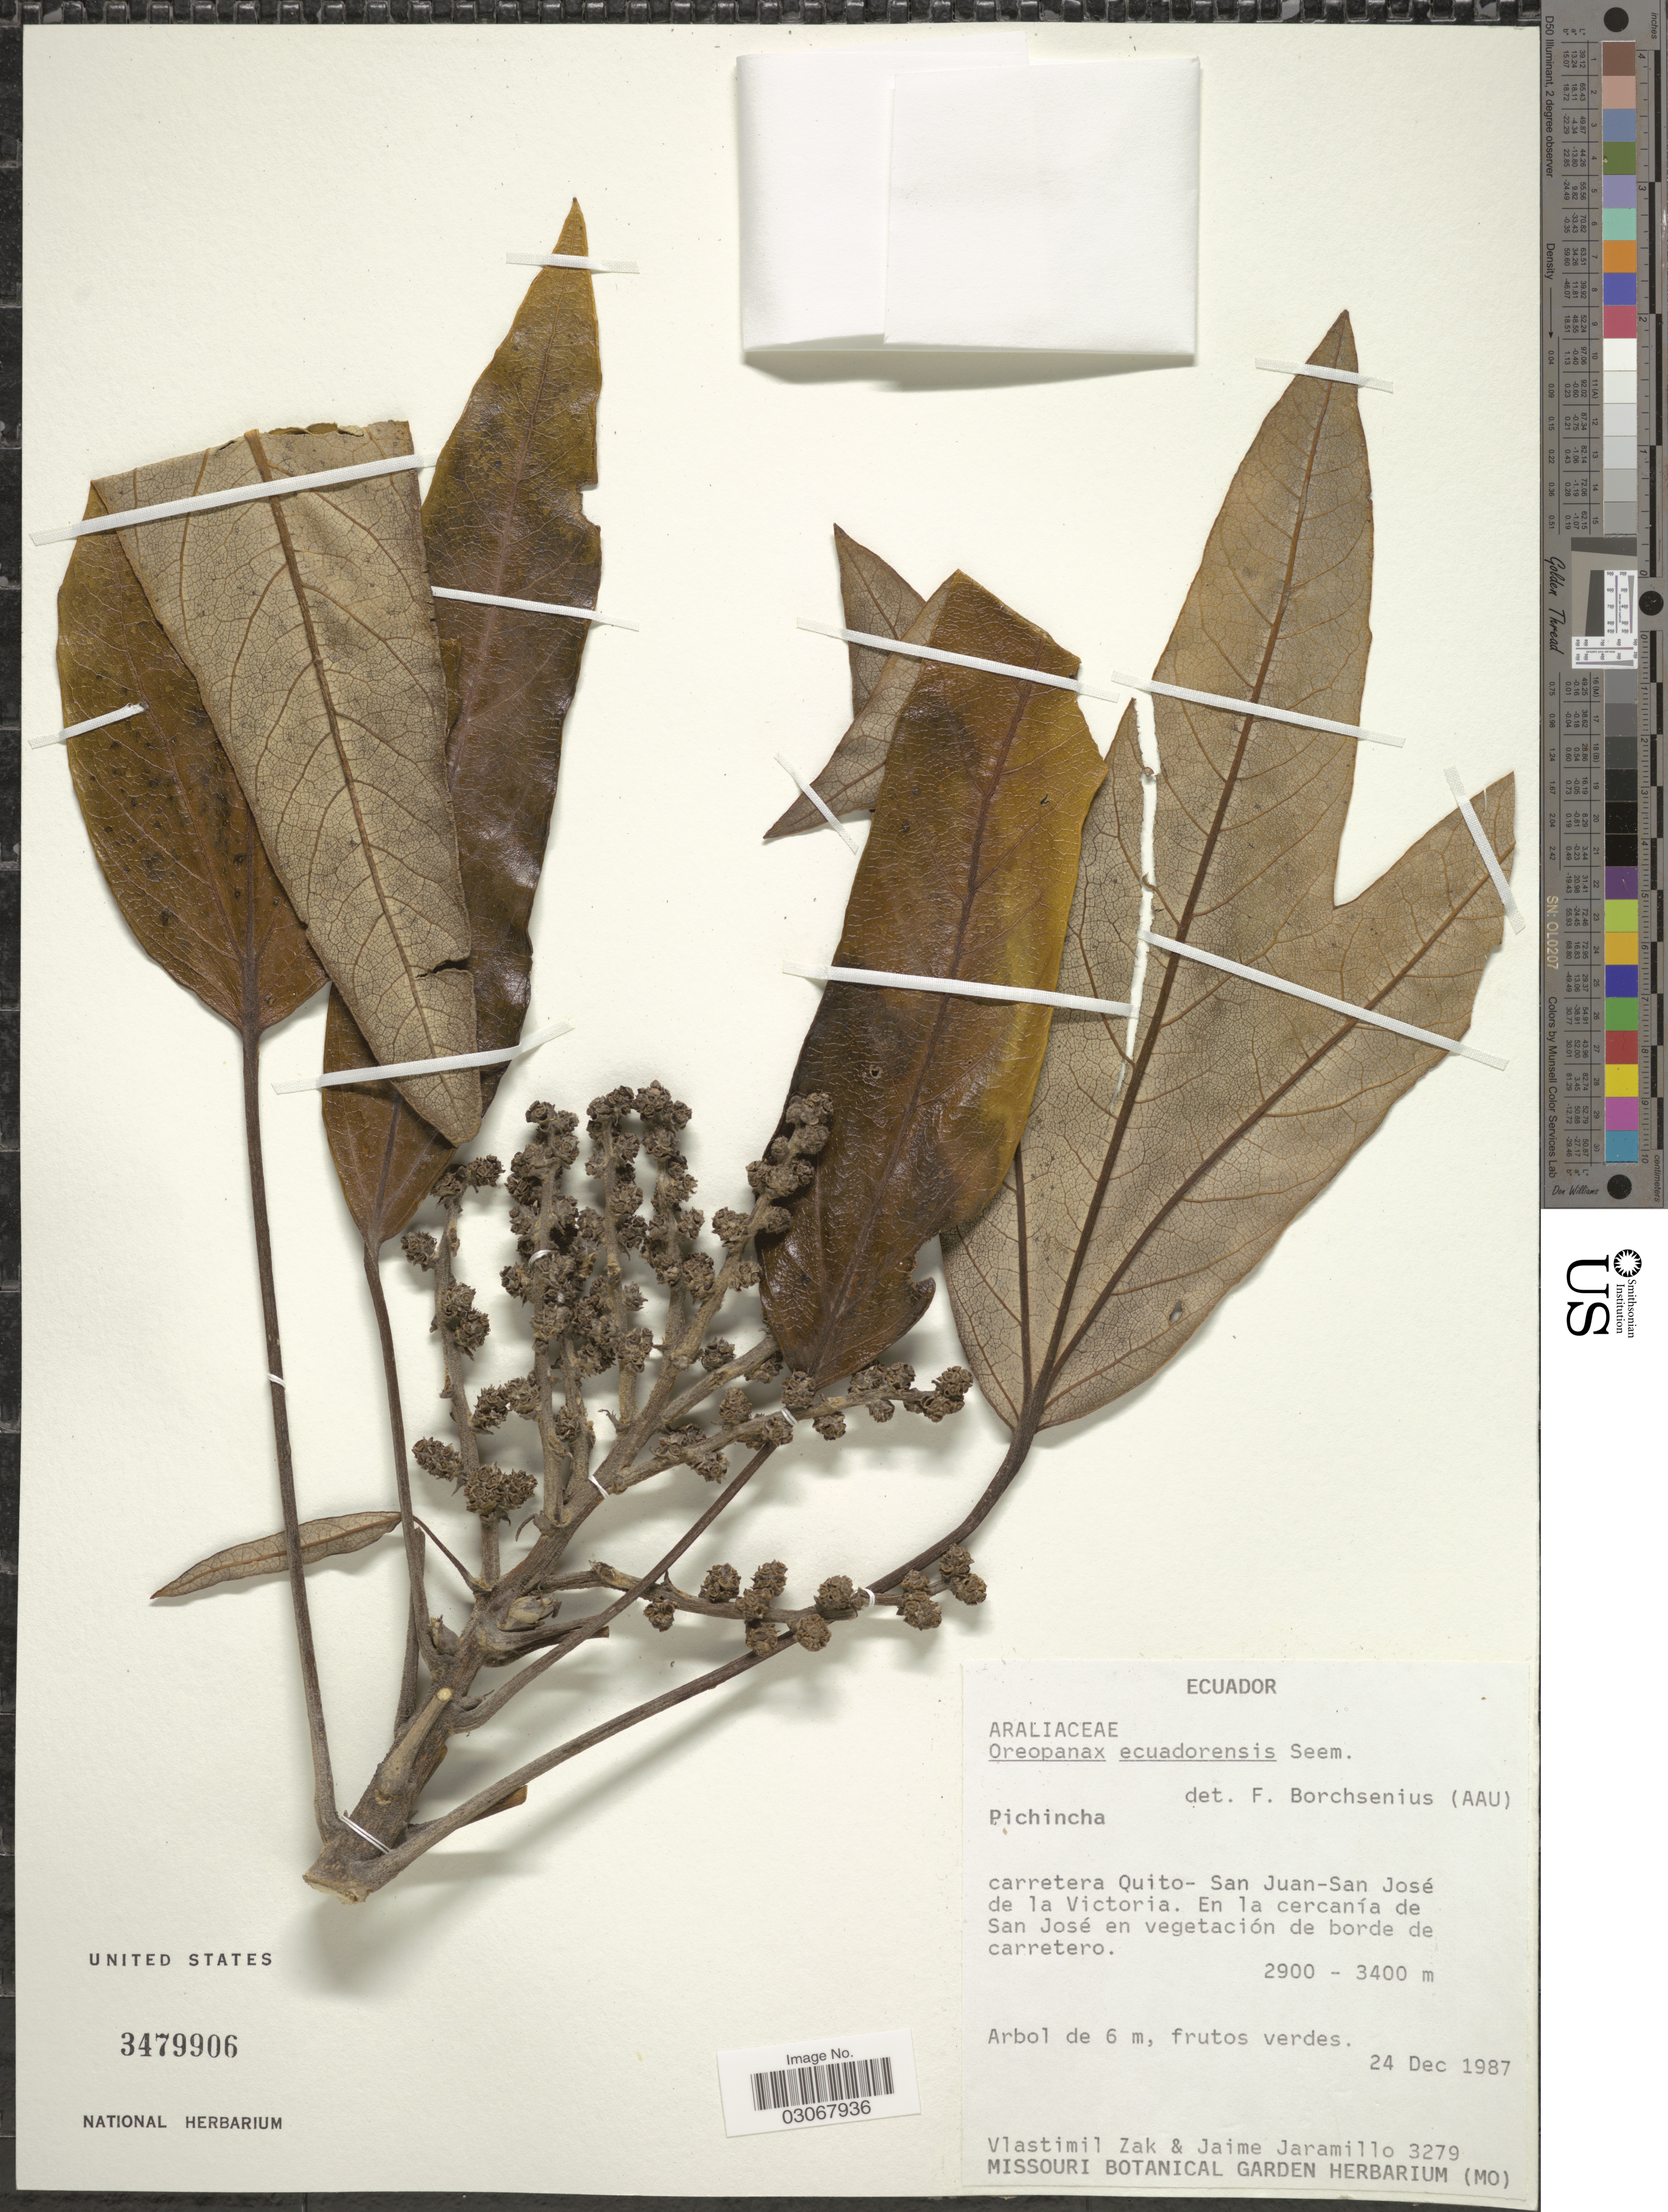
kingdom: Plantae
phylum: Tracheophyta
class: Magnoliopsida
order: Apiales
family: Araliaceae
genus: Oreopanax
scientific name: Oreopanax ecuadoriensis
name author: Seem.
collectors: V. Zak & J. Jaramillo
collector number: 3279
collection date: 1987-12-24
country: Ecuador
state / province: Pichincha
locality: Carretera Quito- San Juan-San José de la Victoria. En la cercanía de San José en vegetación de borde de carretero.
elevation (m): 2900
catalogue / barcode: US 3479906